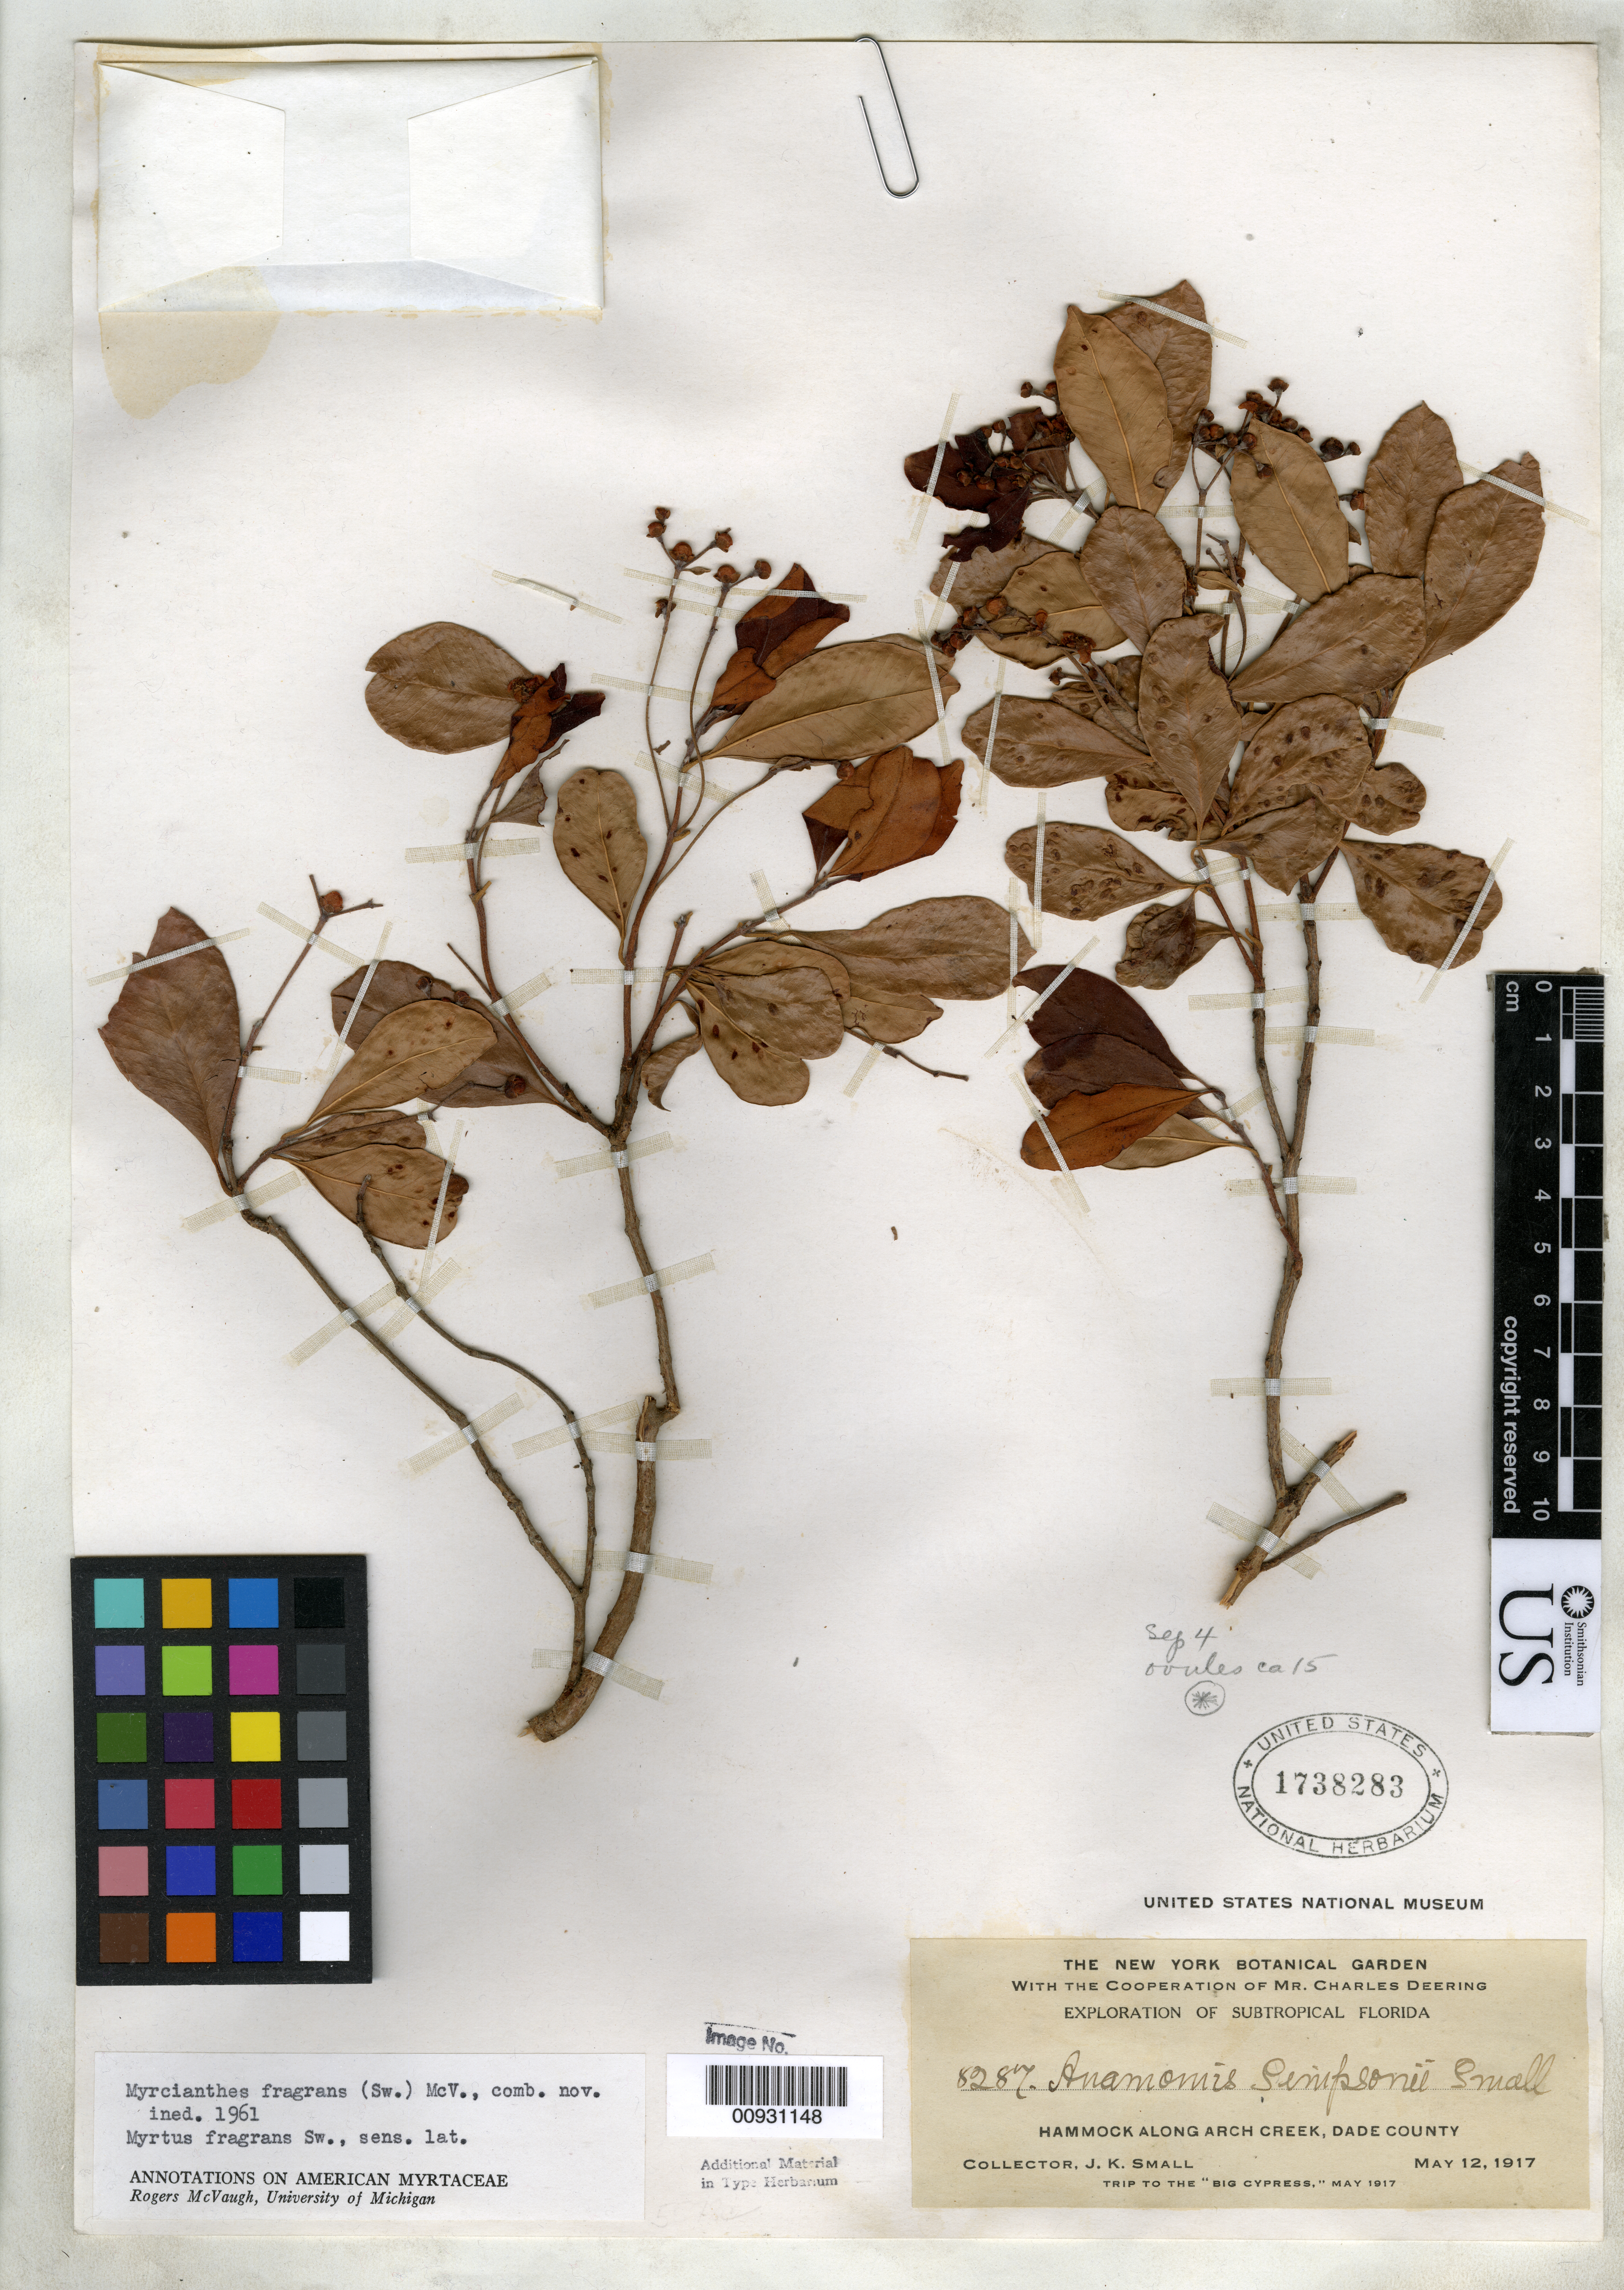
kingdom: Plantae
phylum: Tracheophyta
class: Magnoliopsida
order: Myrtales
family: Myrtaceae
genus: Anamomis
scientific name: Anamomis simpsonii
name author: Small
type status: Isosyntype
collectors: J. K. Small & C. T. Simpson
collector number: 8287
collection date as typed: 12 May 1917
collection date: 1917-05-12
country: United States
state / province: Florida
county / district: Dade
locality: Hammock along Arch Creek.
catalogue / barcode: US 1738283